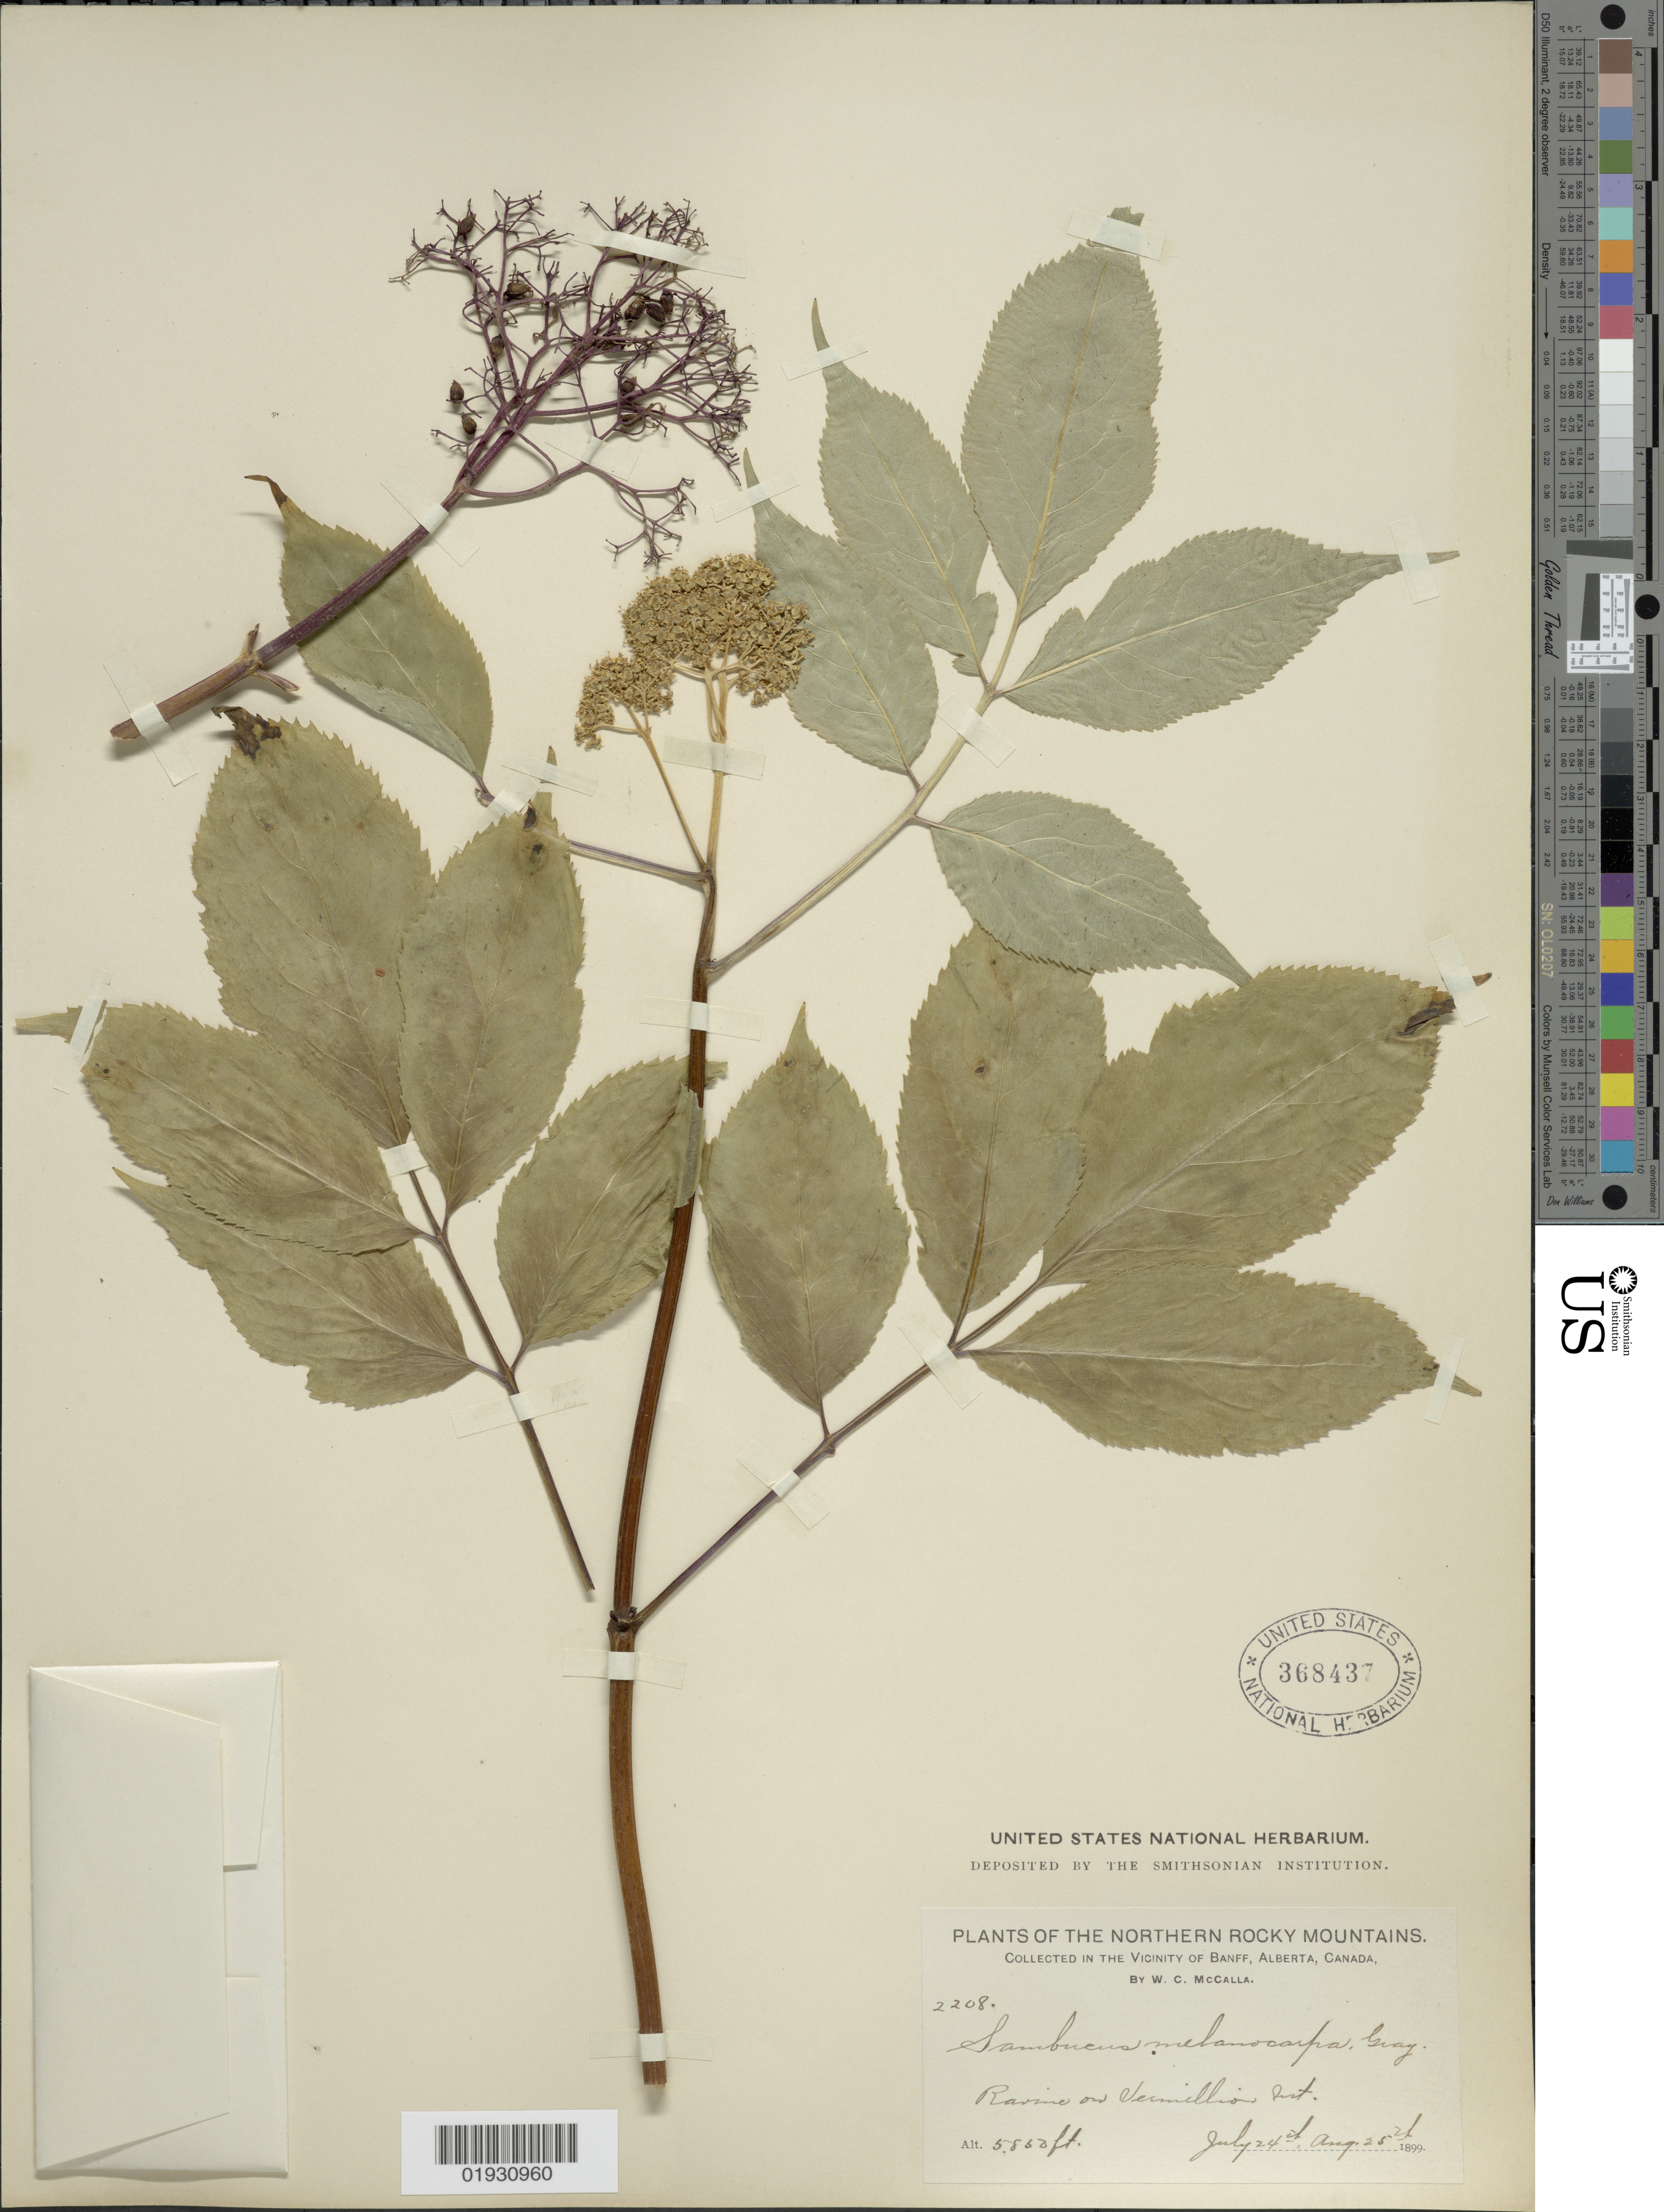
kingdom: Plantae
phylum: Tracheophyta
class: Magnoliopsida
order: Dipsacales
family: Viburnaceae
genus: Sambucus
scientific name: Sambucus melanocarpa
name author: A. Gray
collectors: W. McCalla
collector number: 2208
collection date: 1899-07-24/1899-08-25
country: Canada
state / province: Alberta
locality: The Vicinity of Banff. Ravine on Vermilion Int.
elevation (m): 1783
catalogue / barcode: US 368437